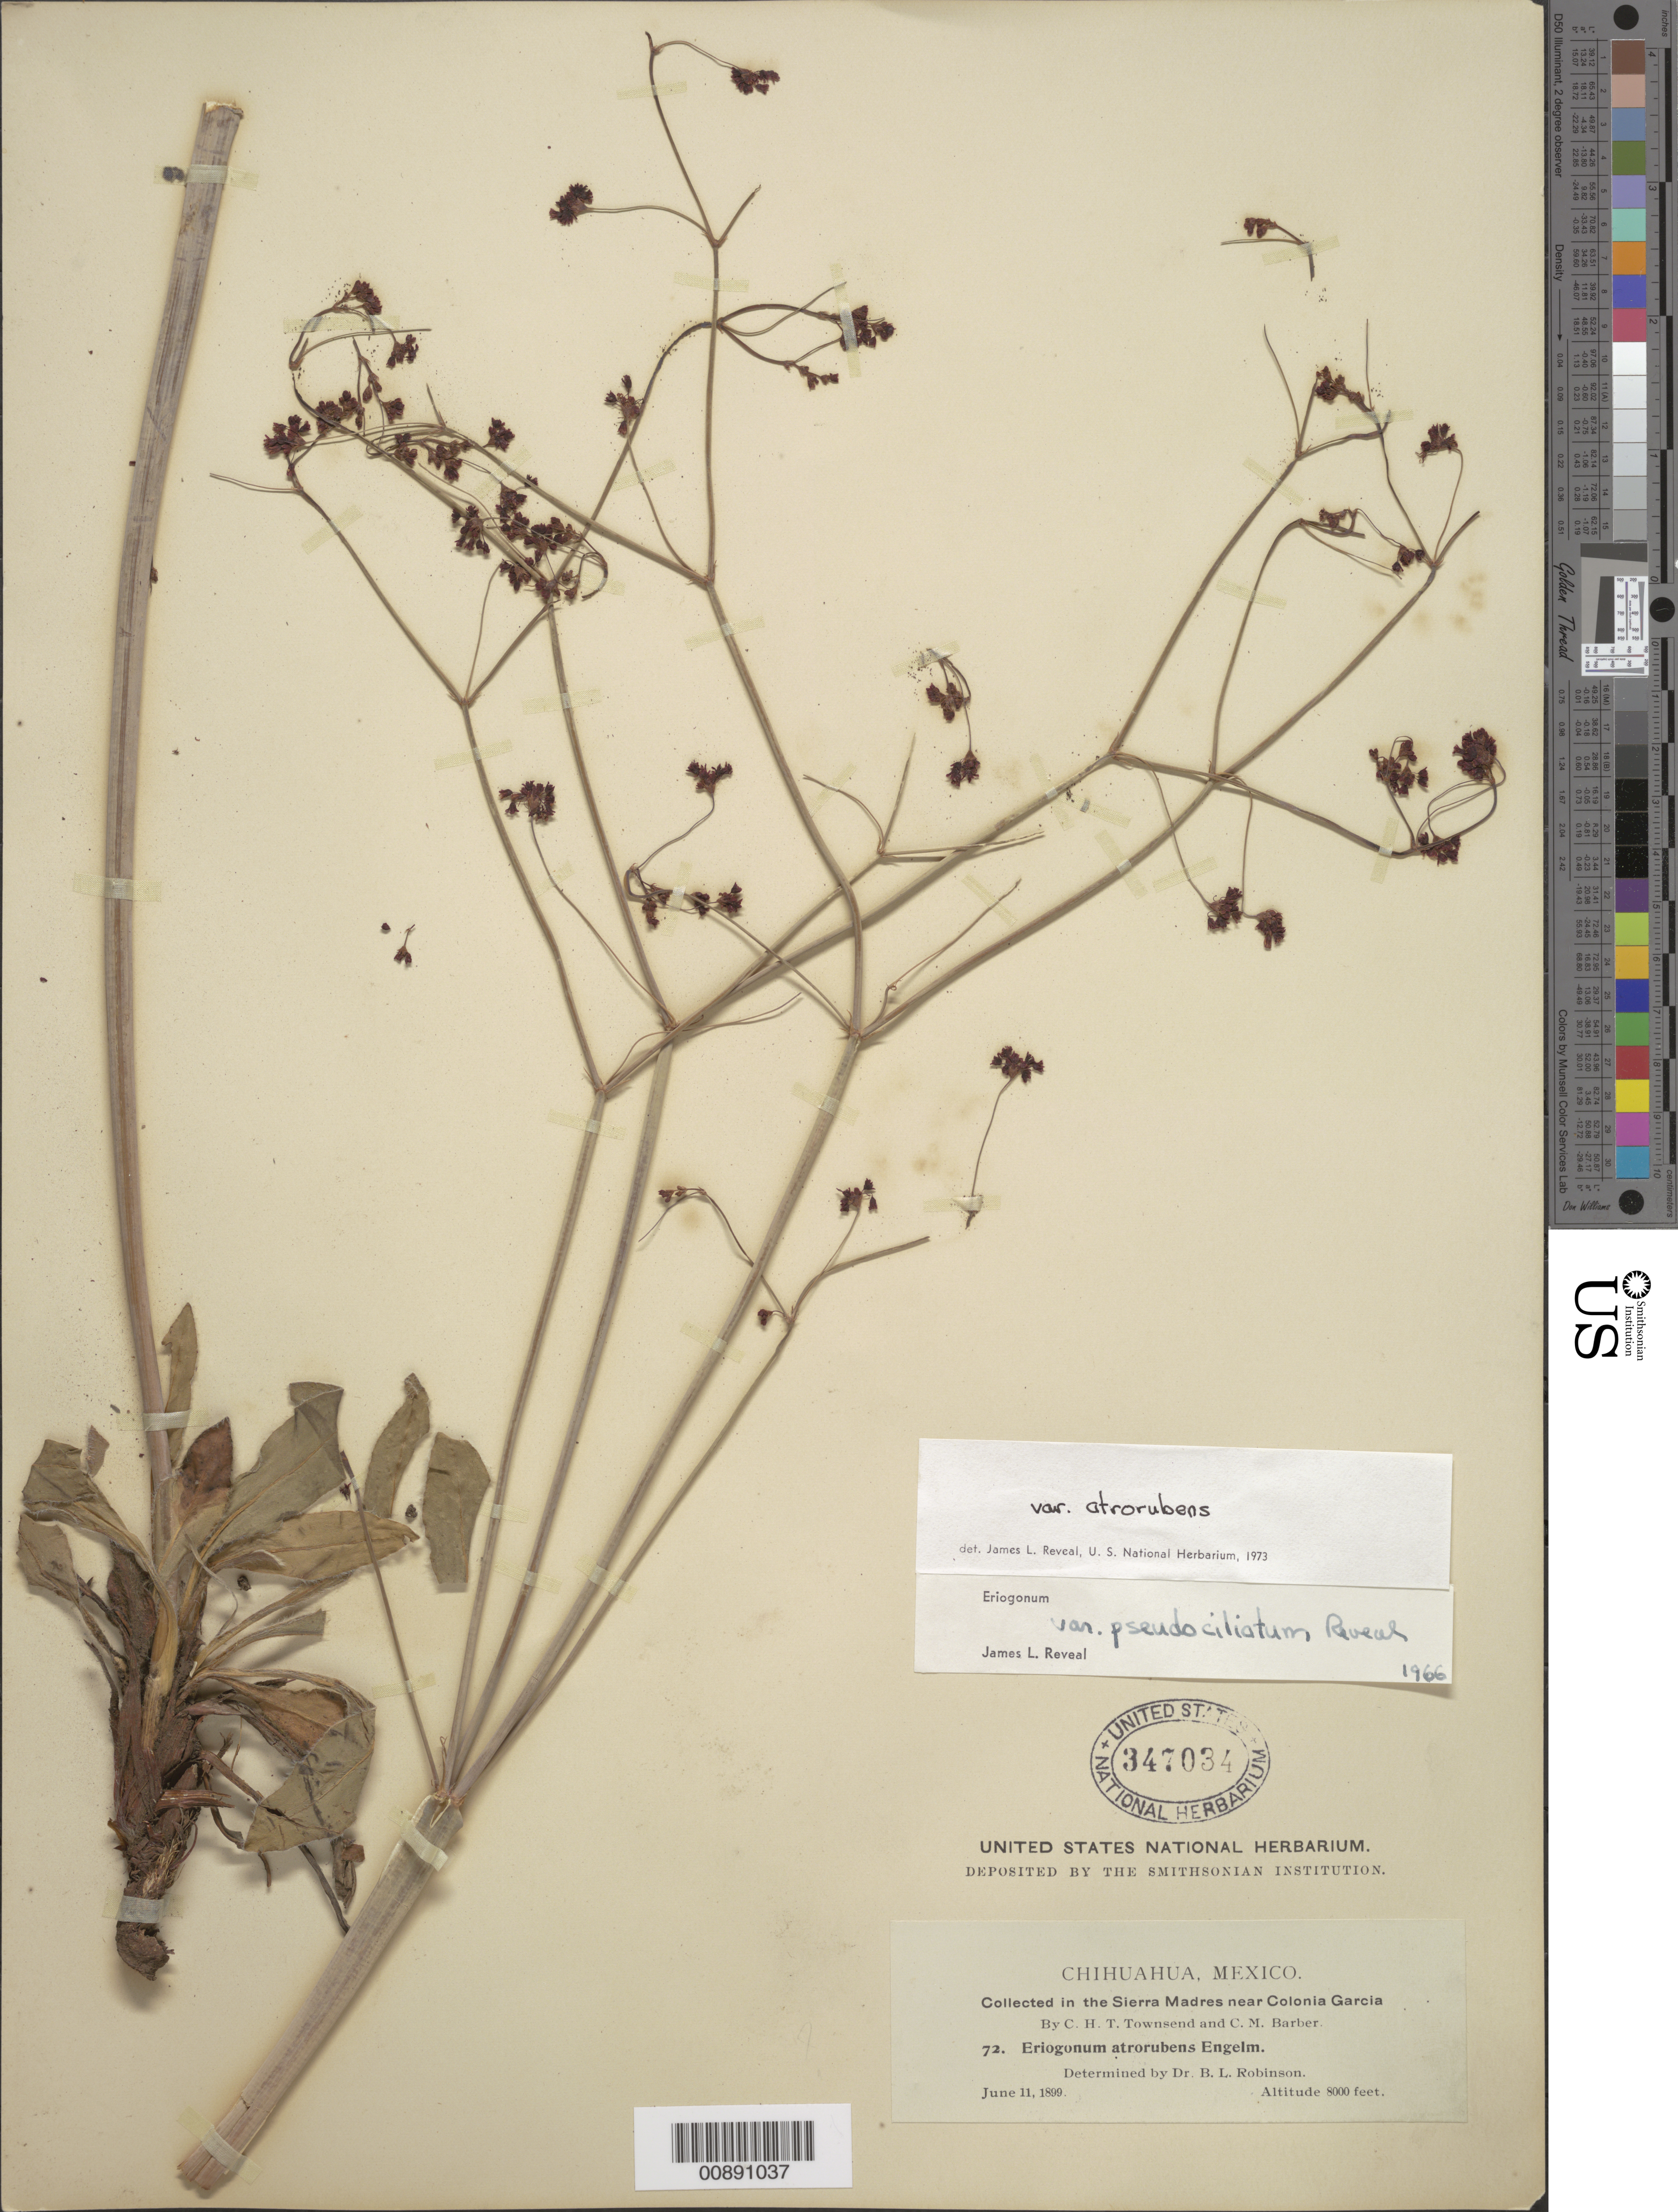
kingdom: Plantae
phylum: Tracheophyta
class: Magnoliopsida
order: Caryophyllales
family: Polygonaceae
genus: Eriogonum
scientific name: Eriogonum atrorubens var. atrorubens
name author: Engelm.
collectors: C. H. T. Townsend & C. Barber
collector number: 72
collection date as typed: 11 Jun 1899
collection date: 1899-06-11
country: Mexico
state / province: Chihuahua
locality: Sierra Madre near Colonia García, Chihuahua.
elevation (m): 2438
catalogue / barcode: US 347034